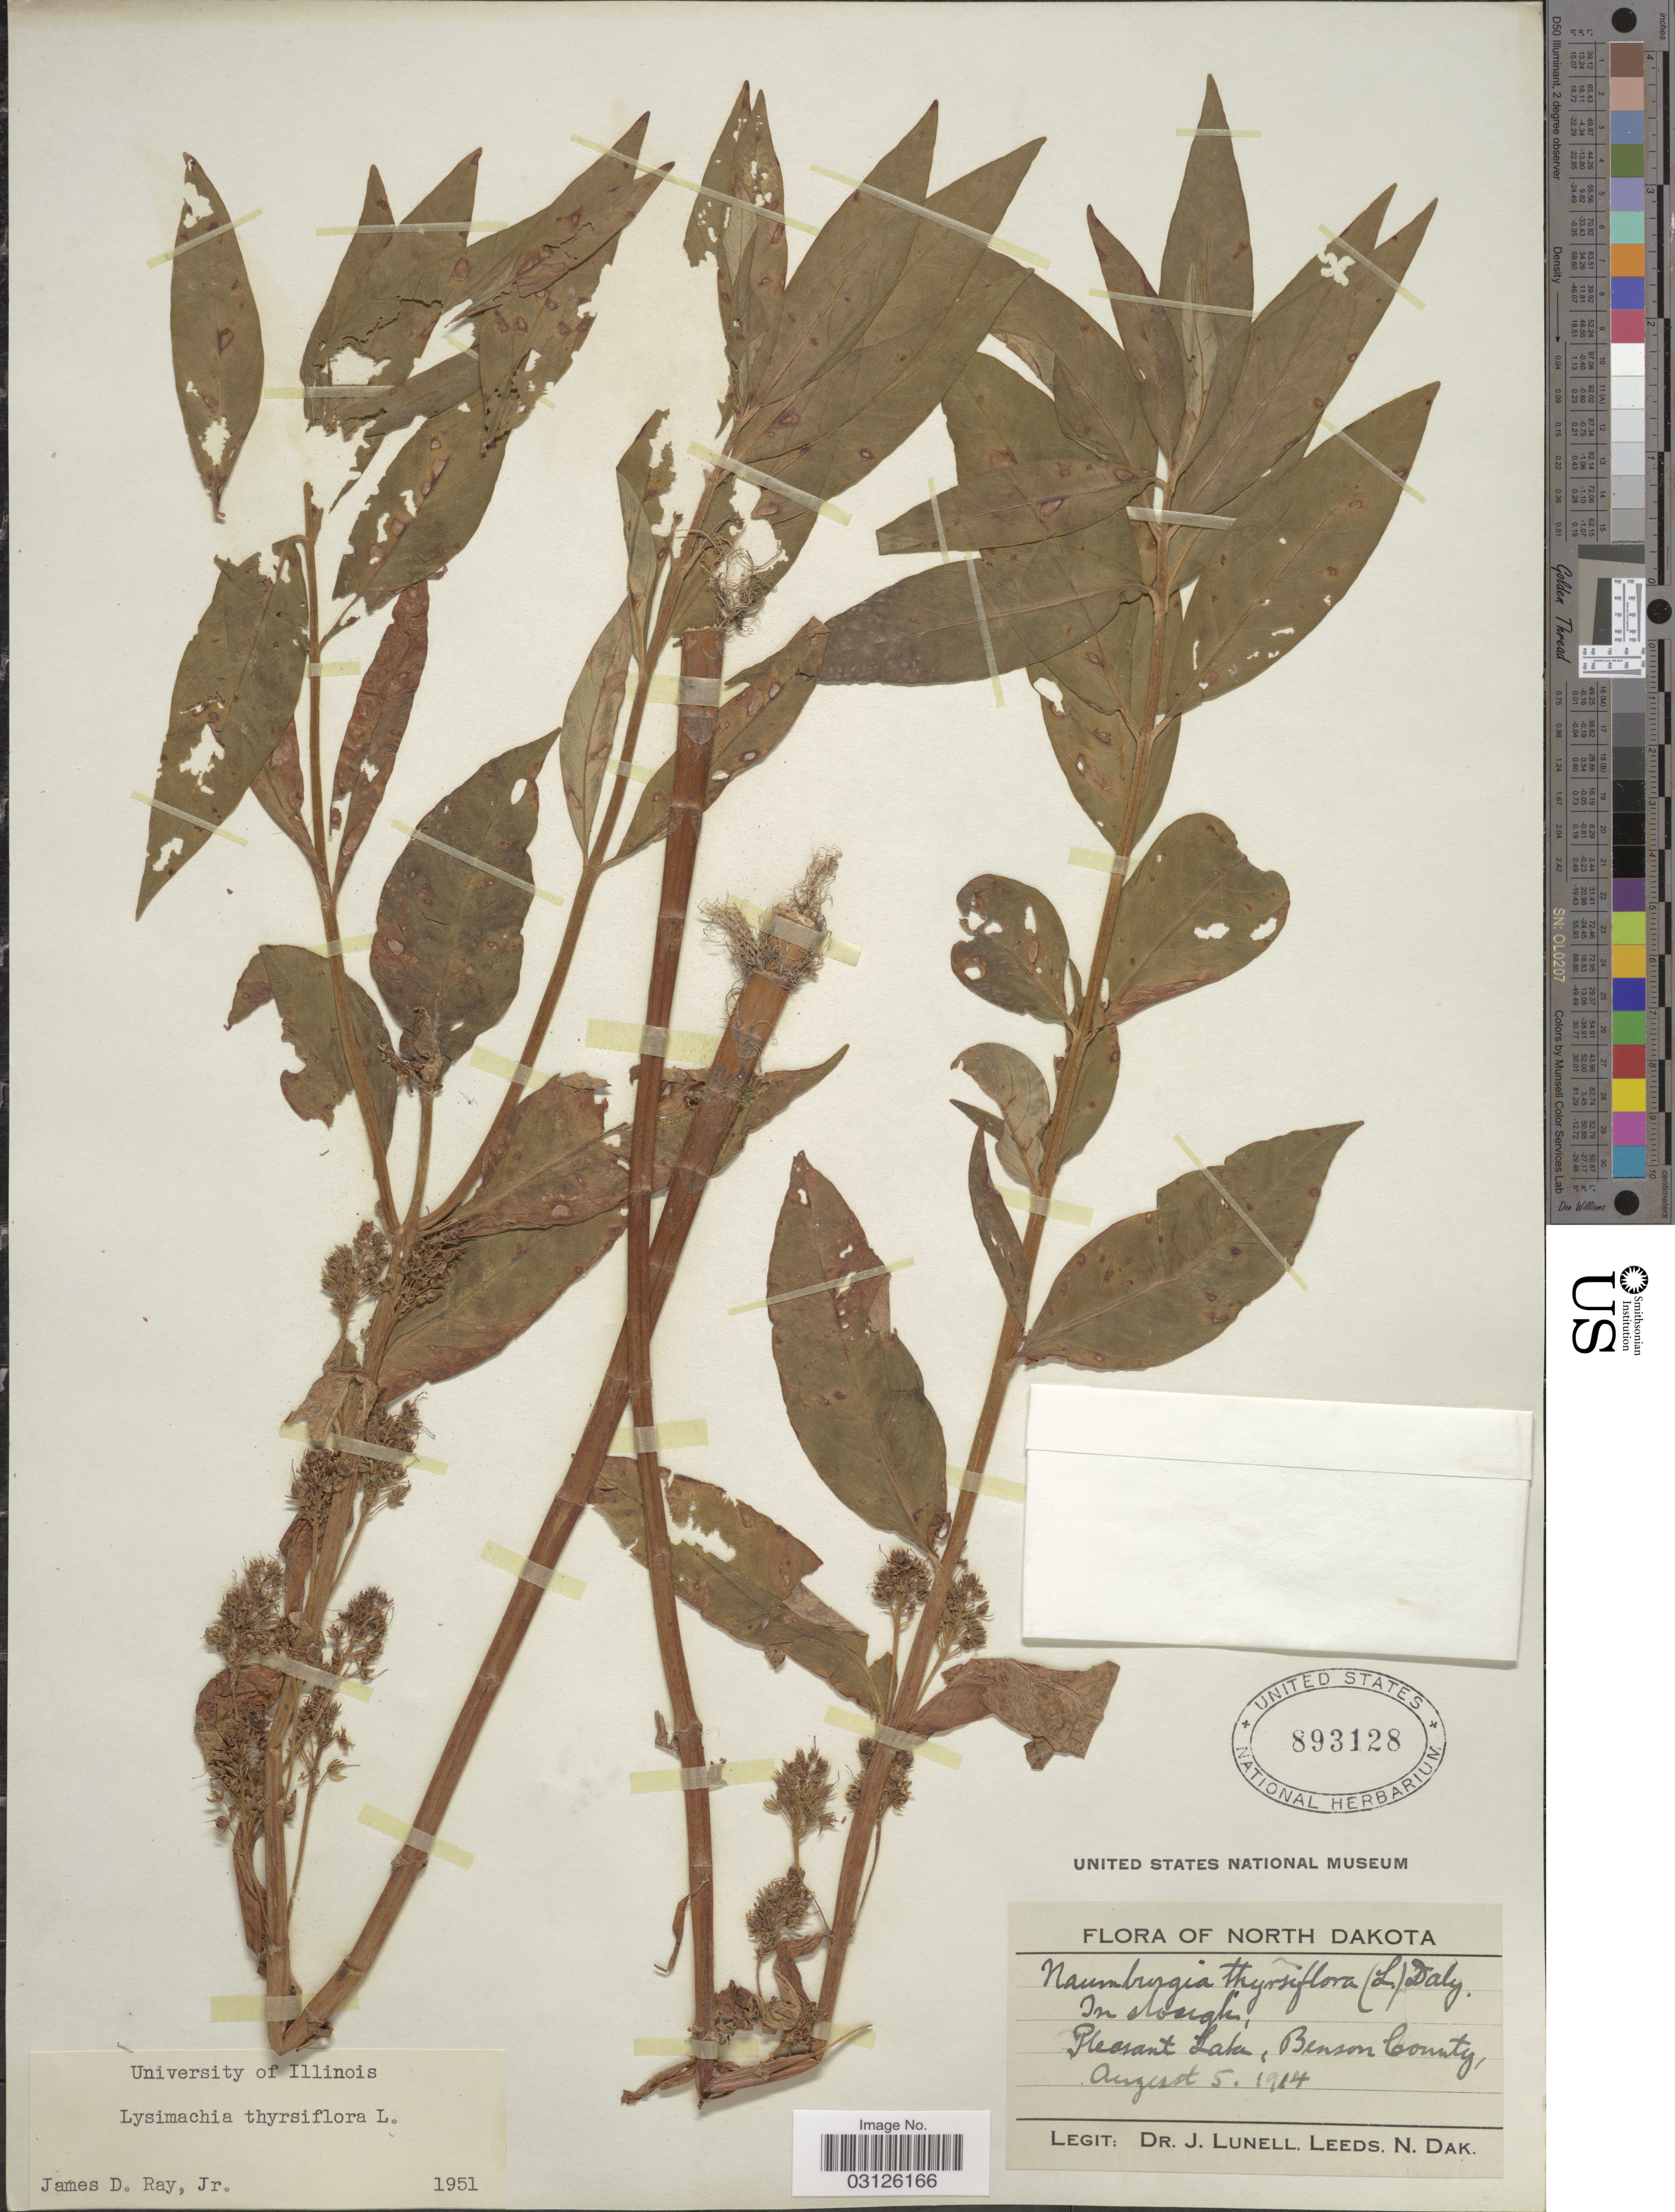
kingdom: Plantae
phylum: Tracheophyta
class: Magnoliopsida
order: Ericales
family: Primulaceae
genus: Lysimachia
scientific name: Lysimachia thyrsiflora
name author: L.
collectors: J. Lunell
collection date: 1914-08-05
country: United States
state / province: North Dakota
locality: Pleasant Lake, Benson County.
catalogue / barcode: US 893128